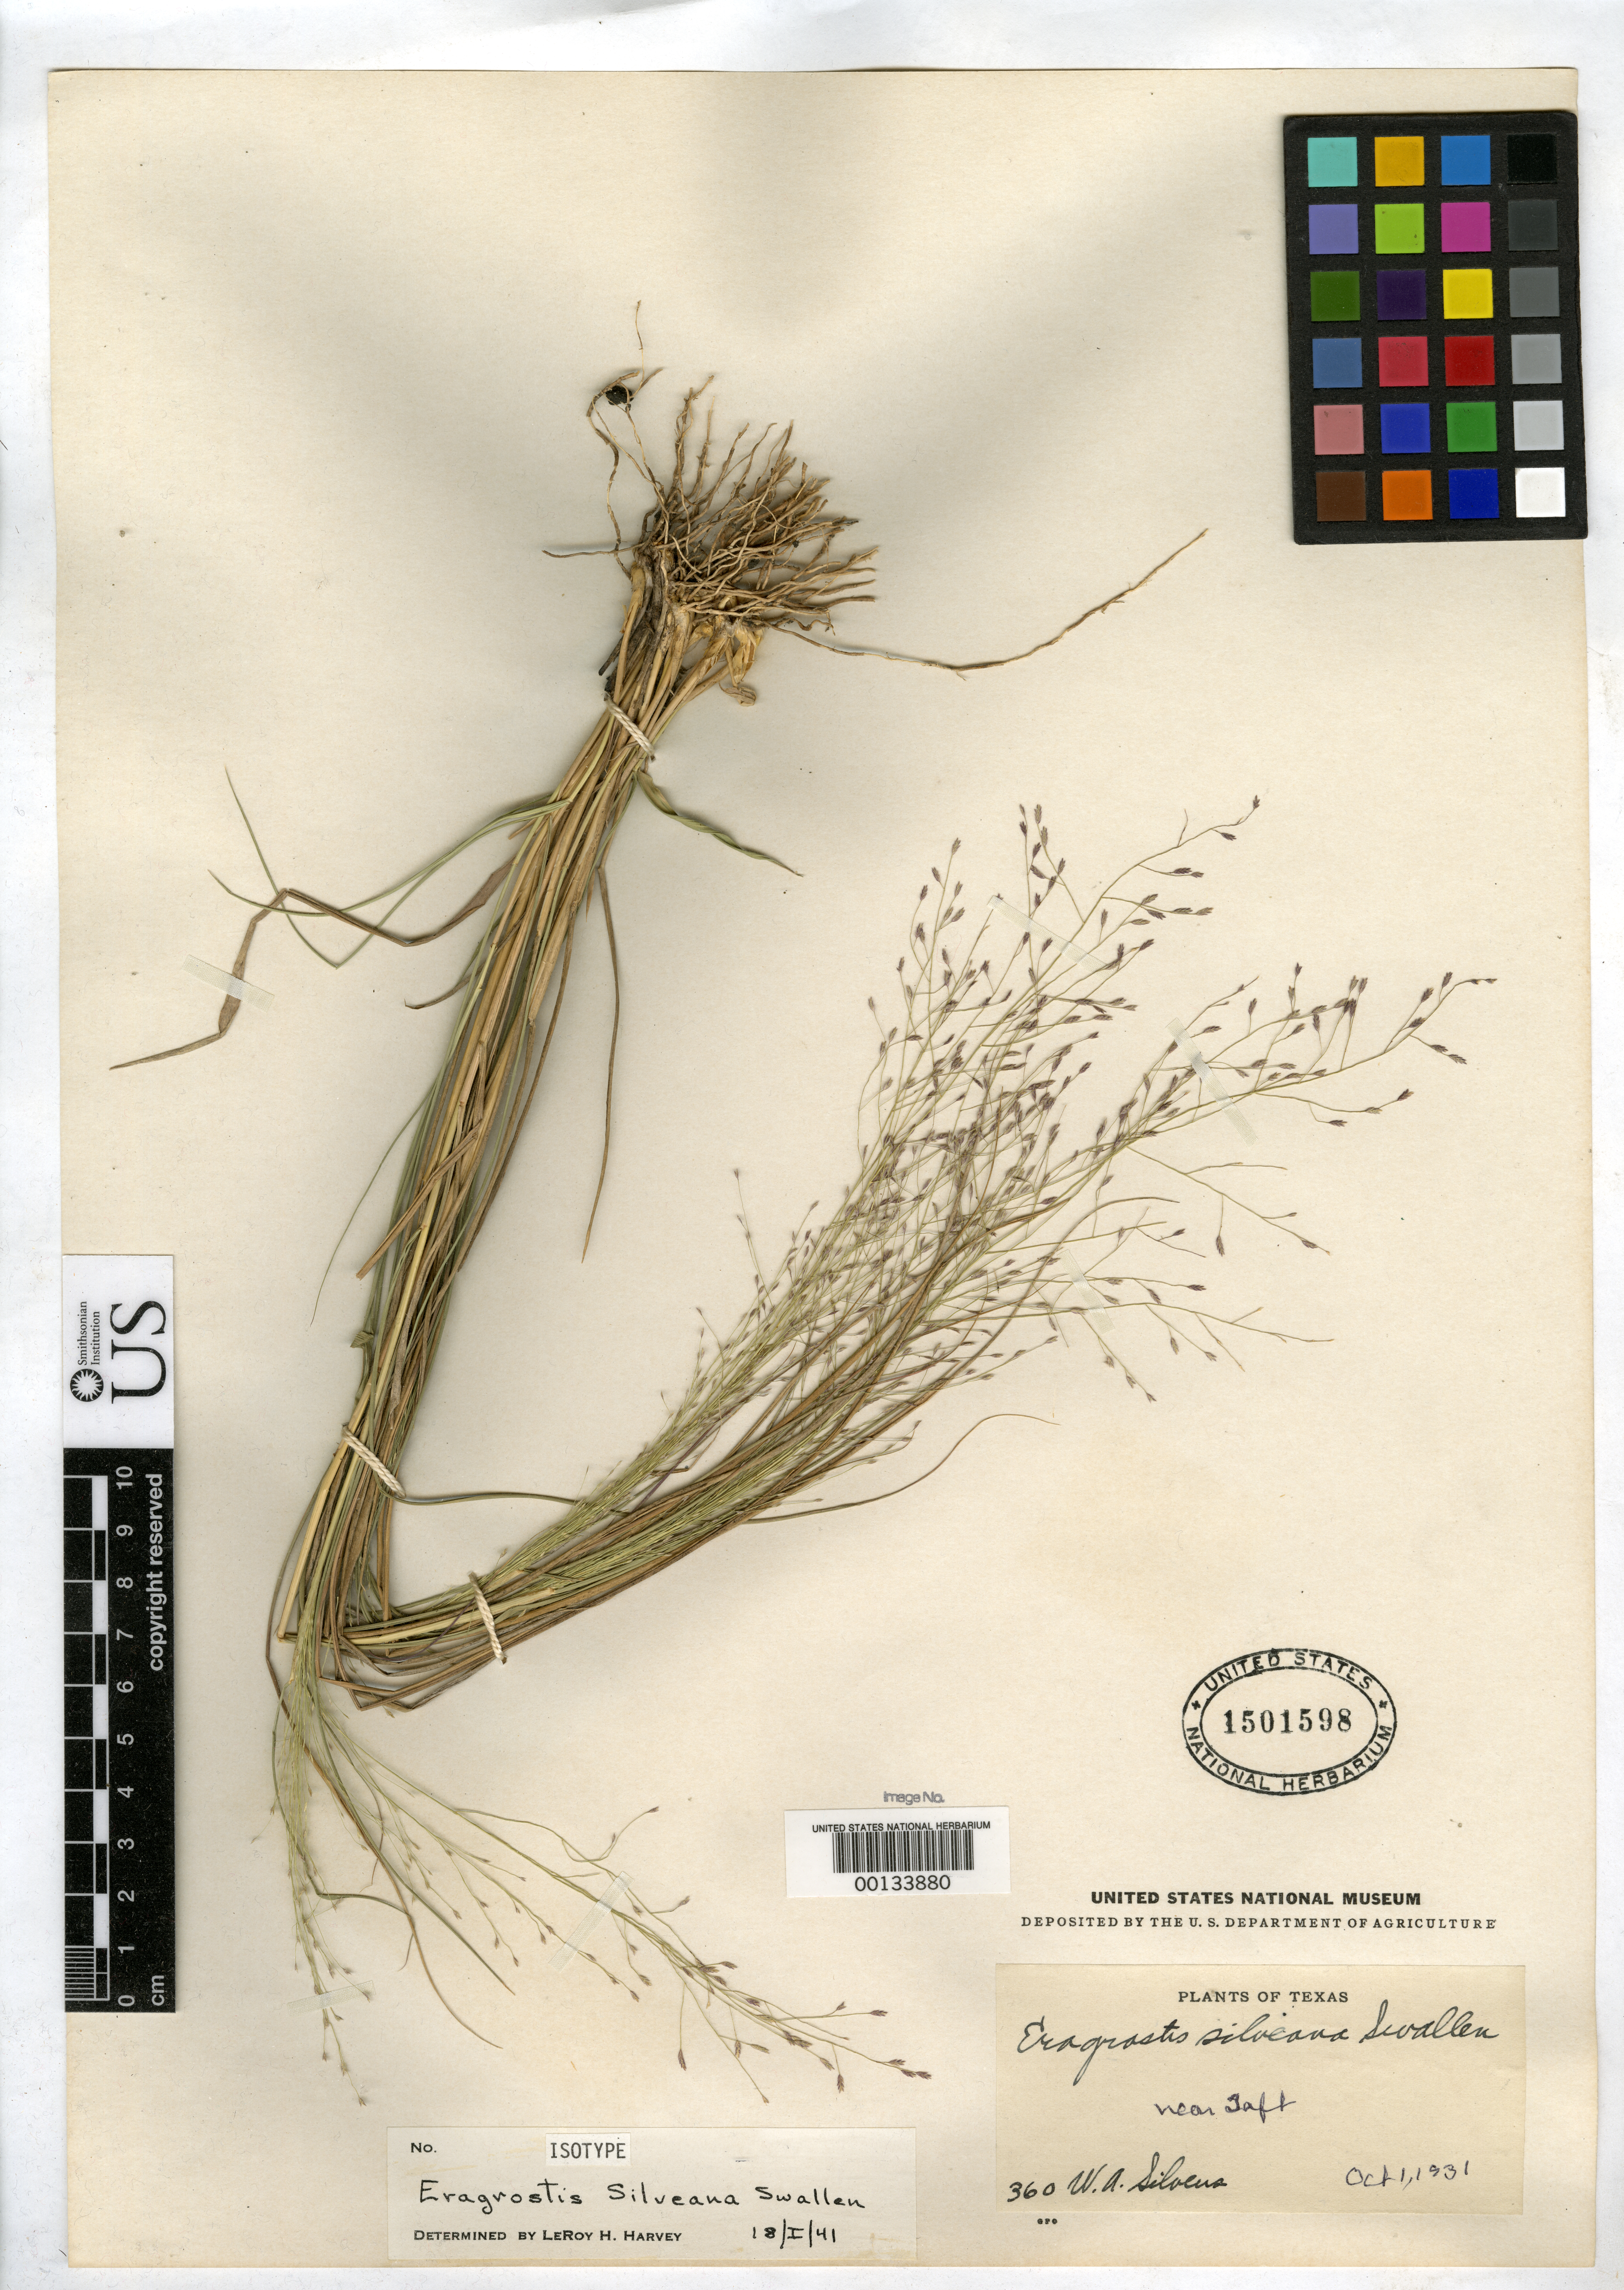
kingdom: Plantae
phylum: Tracheophyta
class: Liliopsida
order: Poales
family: Poaceae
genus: Eragrostis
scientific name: Eragrostis silveana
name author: Swallen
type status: Isotype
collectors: W. Silveus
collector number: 360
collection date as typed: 01 Oct 1931 to 31 Oct 1931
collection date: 1931-10-01/1931-10-31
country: United States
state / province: Texas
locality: San Antonio, near Taft, Texas S along R.R. right of way.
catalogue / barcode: US 1501598